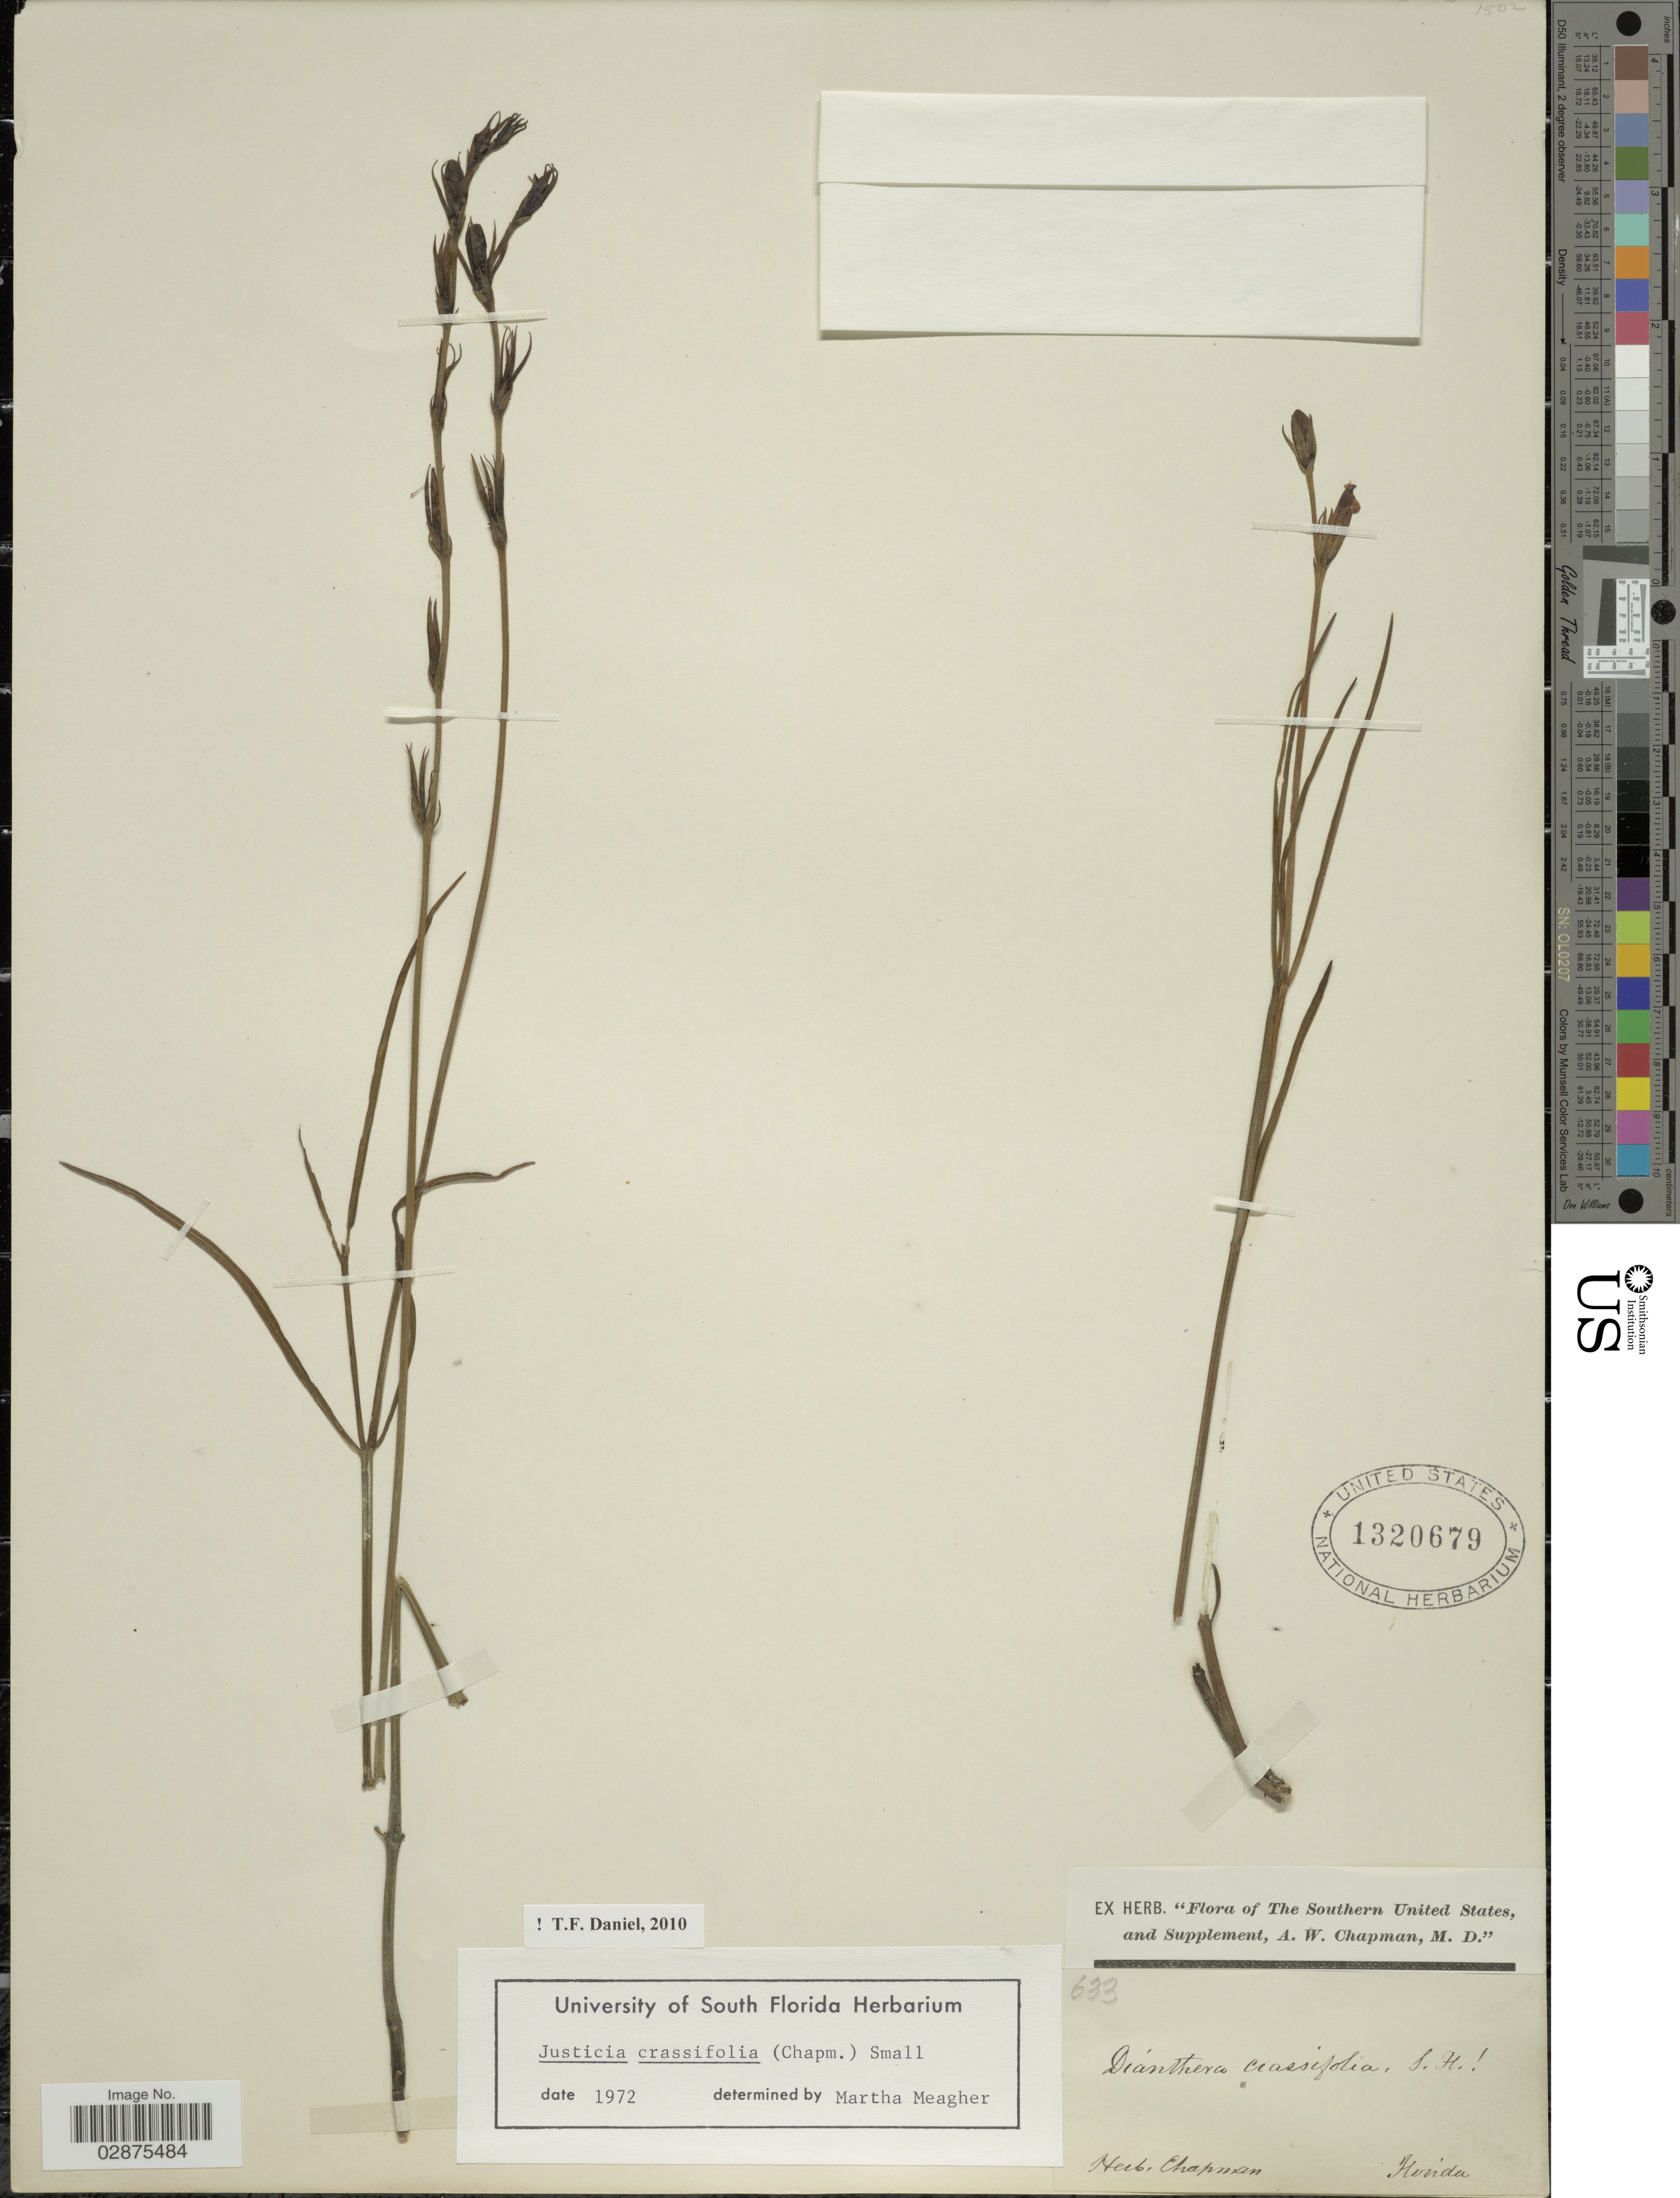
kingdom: Plantae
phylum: Tracheophyta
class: Magnoliopsida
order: Lamiales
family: Acanthaceae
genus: Justicia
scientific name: Justicia crassifolia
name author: (Chapm.) Chapm. ex Small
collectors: ex herb. Chapman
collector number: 633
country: United States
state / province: Florida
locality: Southern United States.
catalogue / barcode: US 1320679